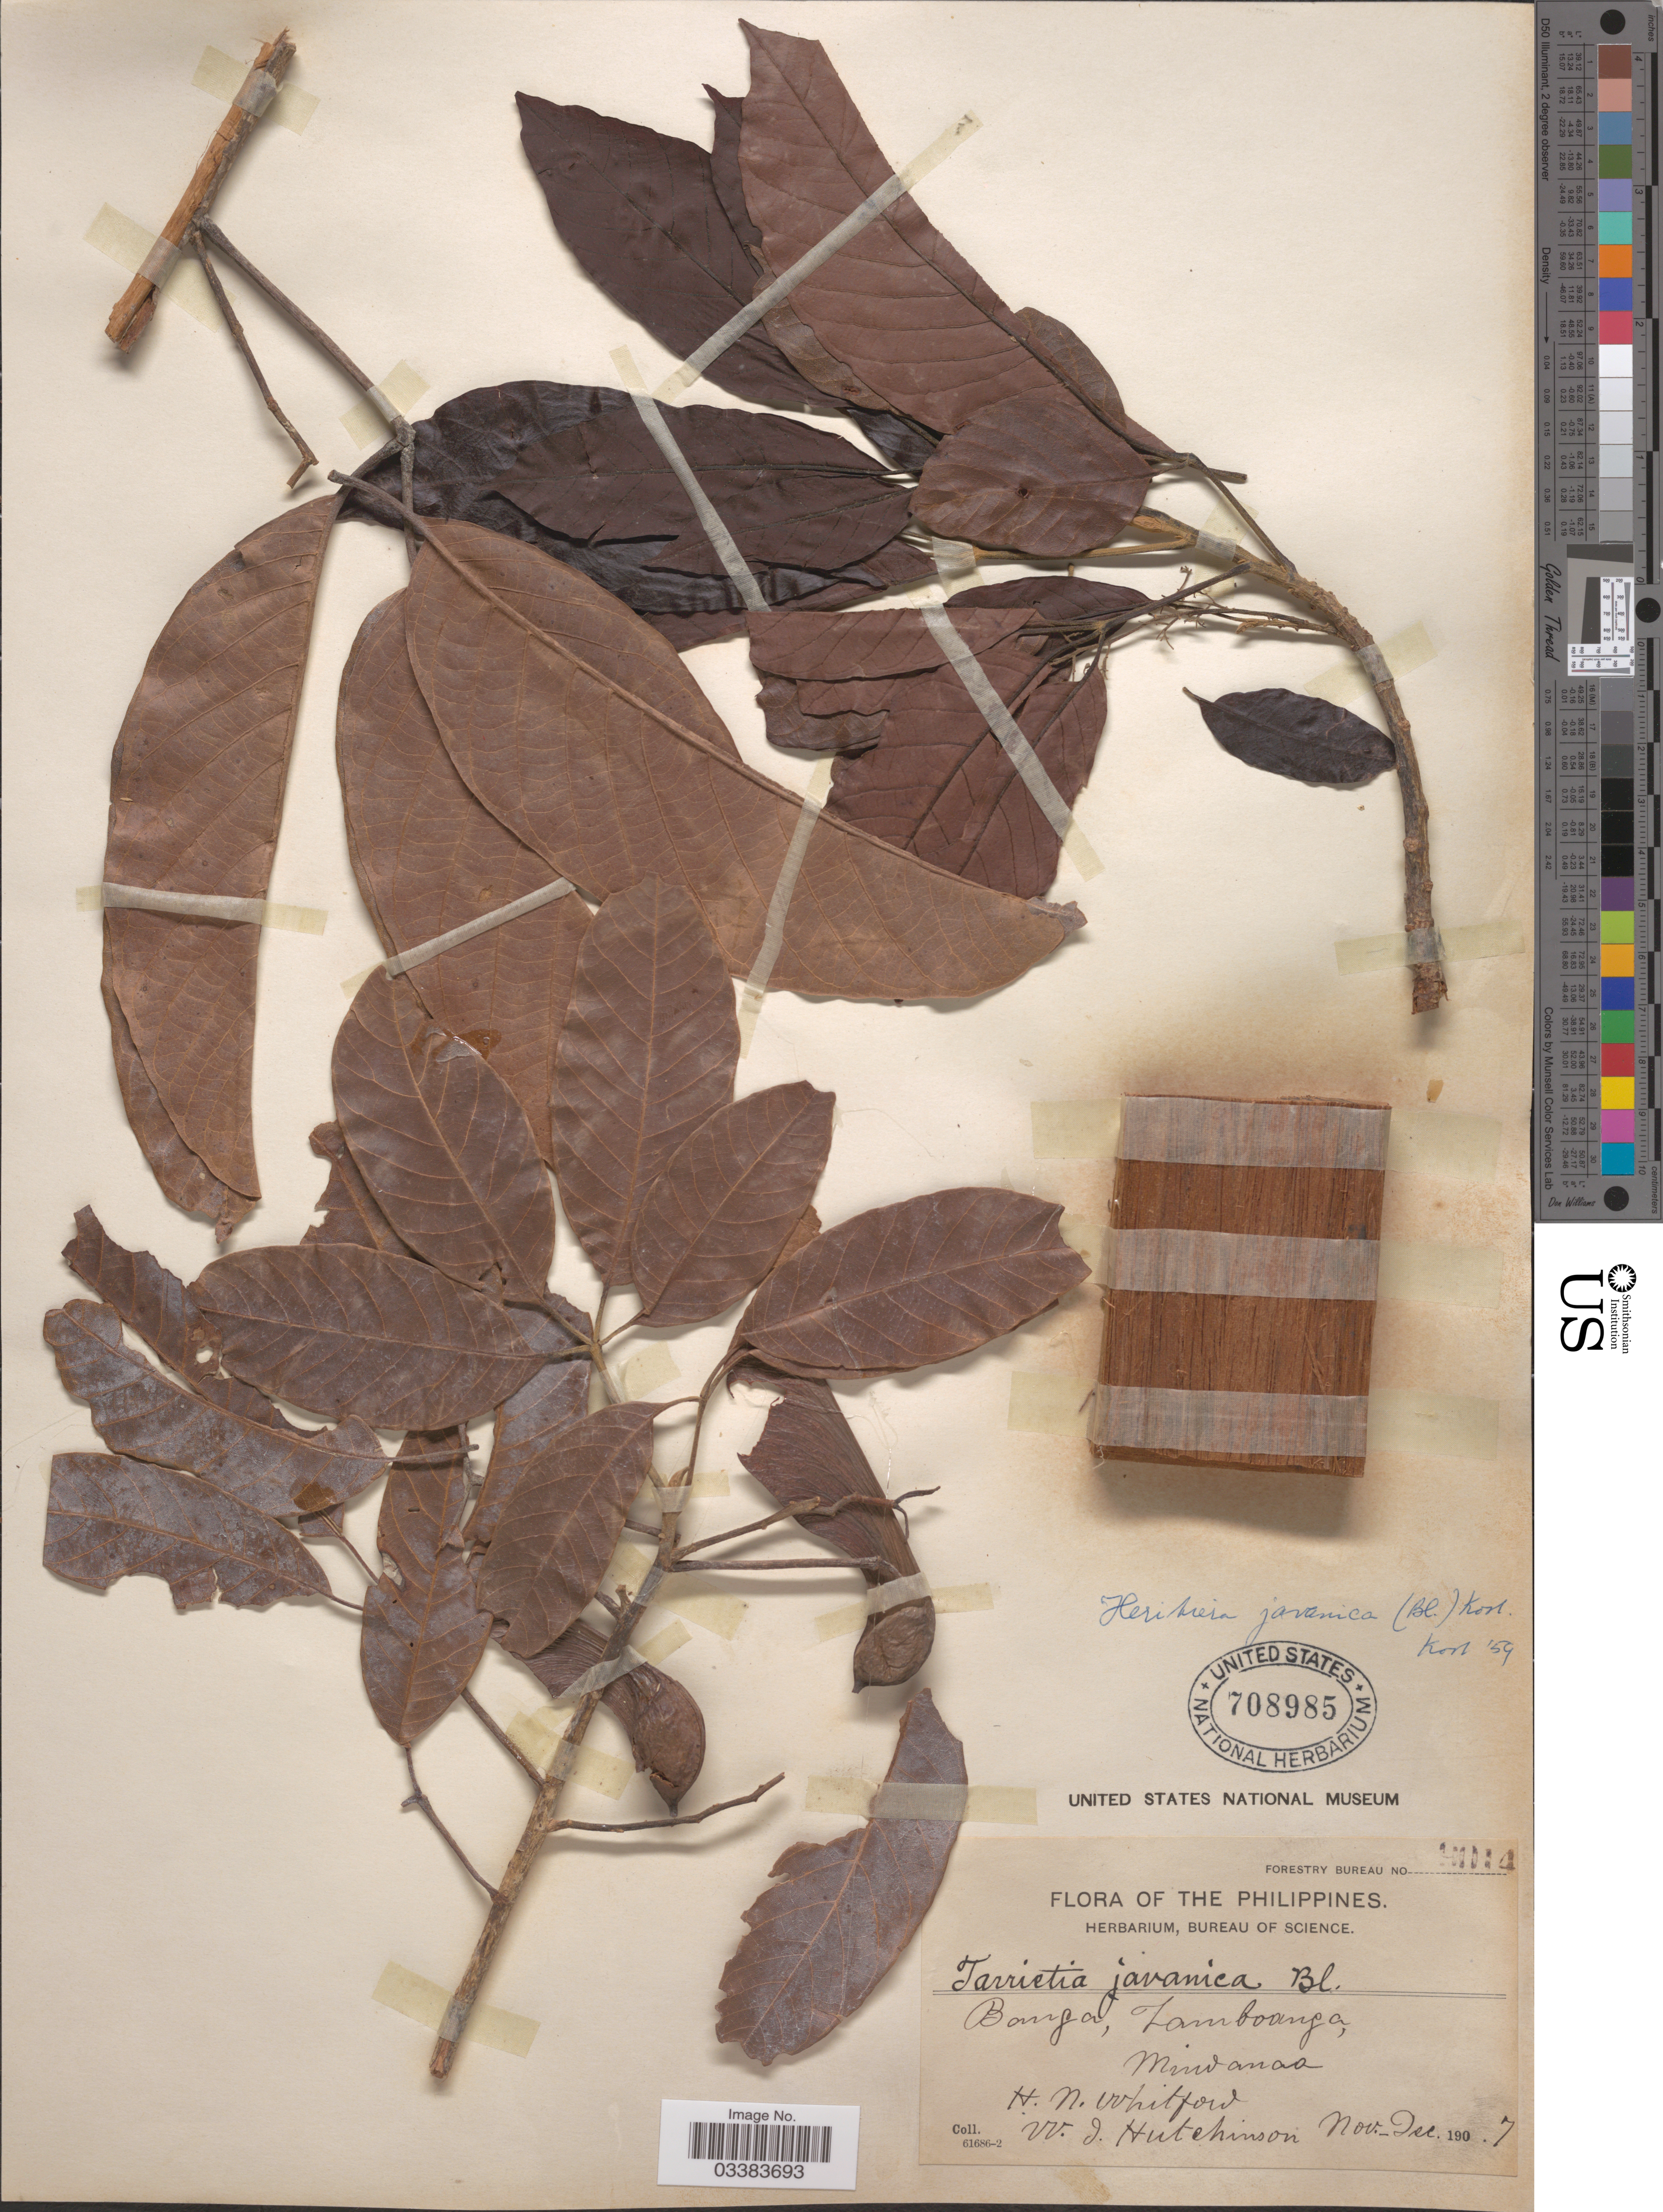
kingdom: Plantae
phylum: Tracheophyta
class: Magnoliopsida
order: Malvales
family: Malvaceae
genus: Heritiera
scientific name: Heritiera javanica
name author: (Blume) Kosterm.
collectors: H. N. Whitford & W. J. Hutchinson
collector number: Forestry Bureau 41114*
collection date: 1907-11/1907-12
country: Philippines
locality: Banga, Zamboanga, Mindanao.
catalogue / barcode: US 708985